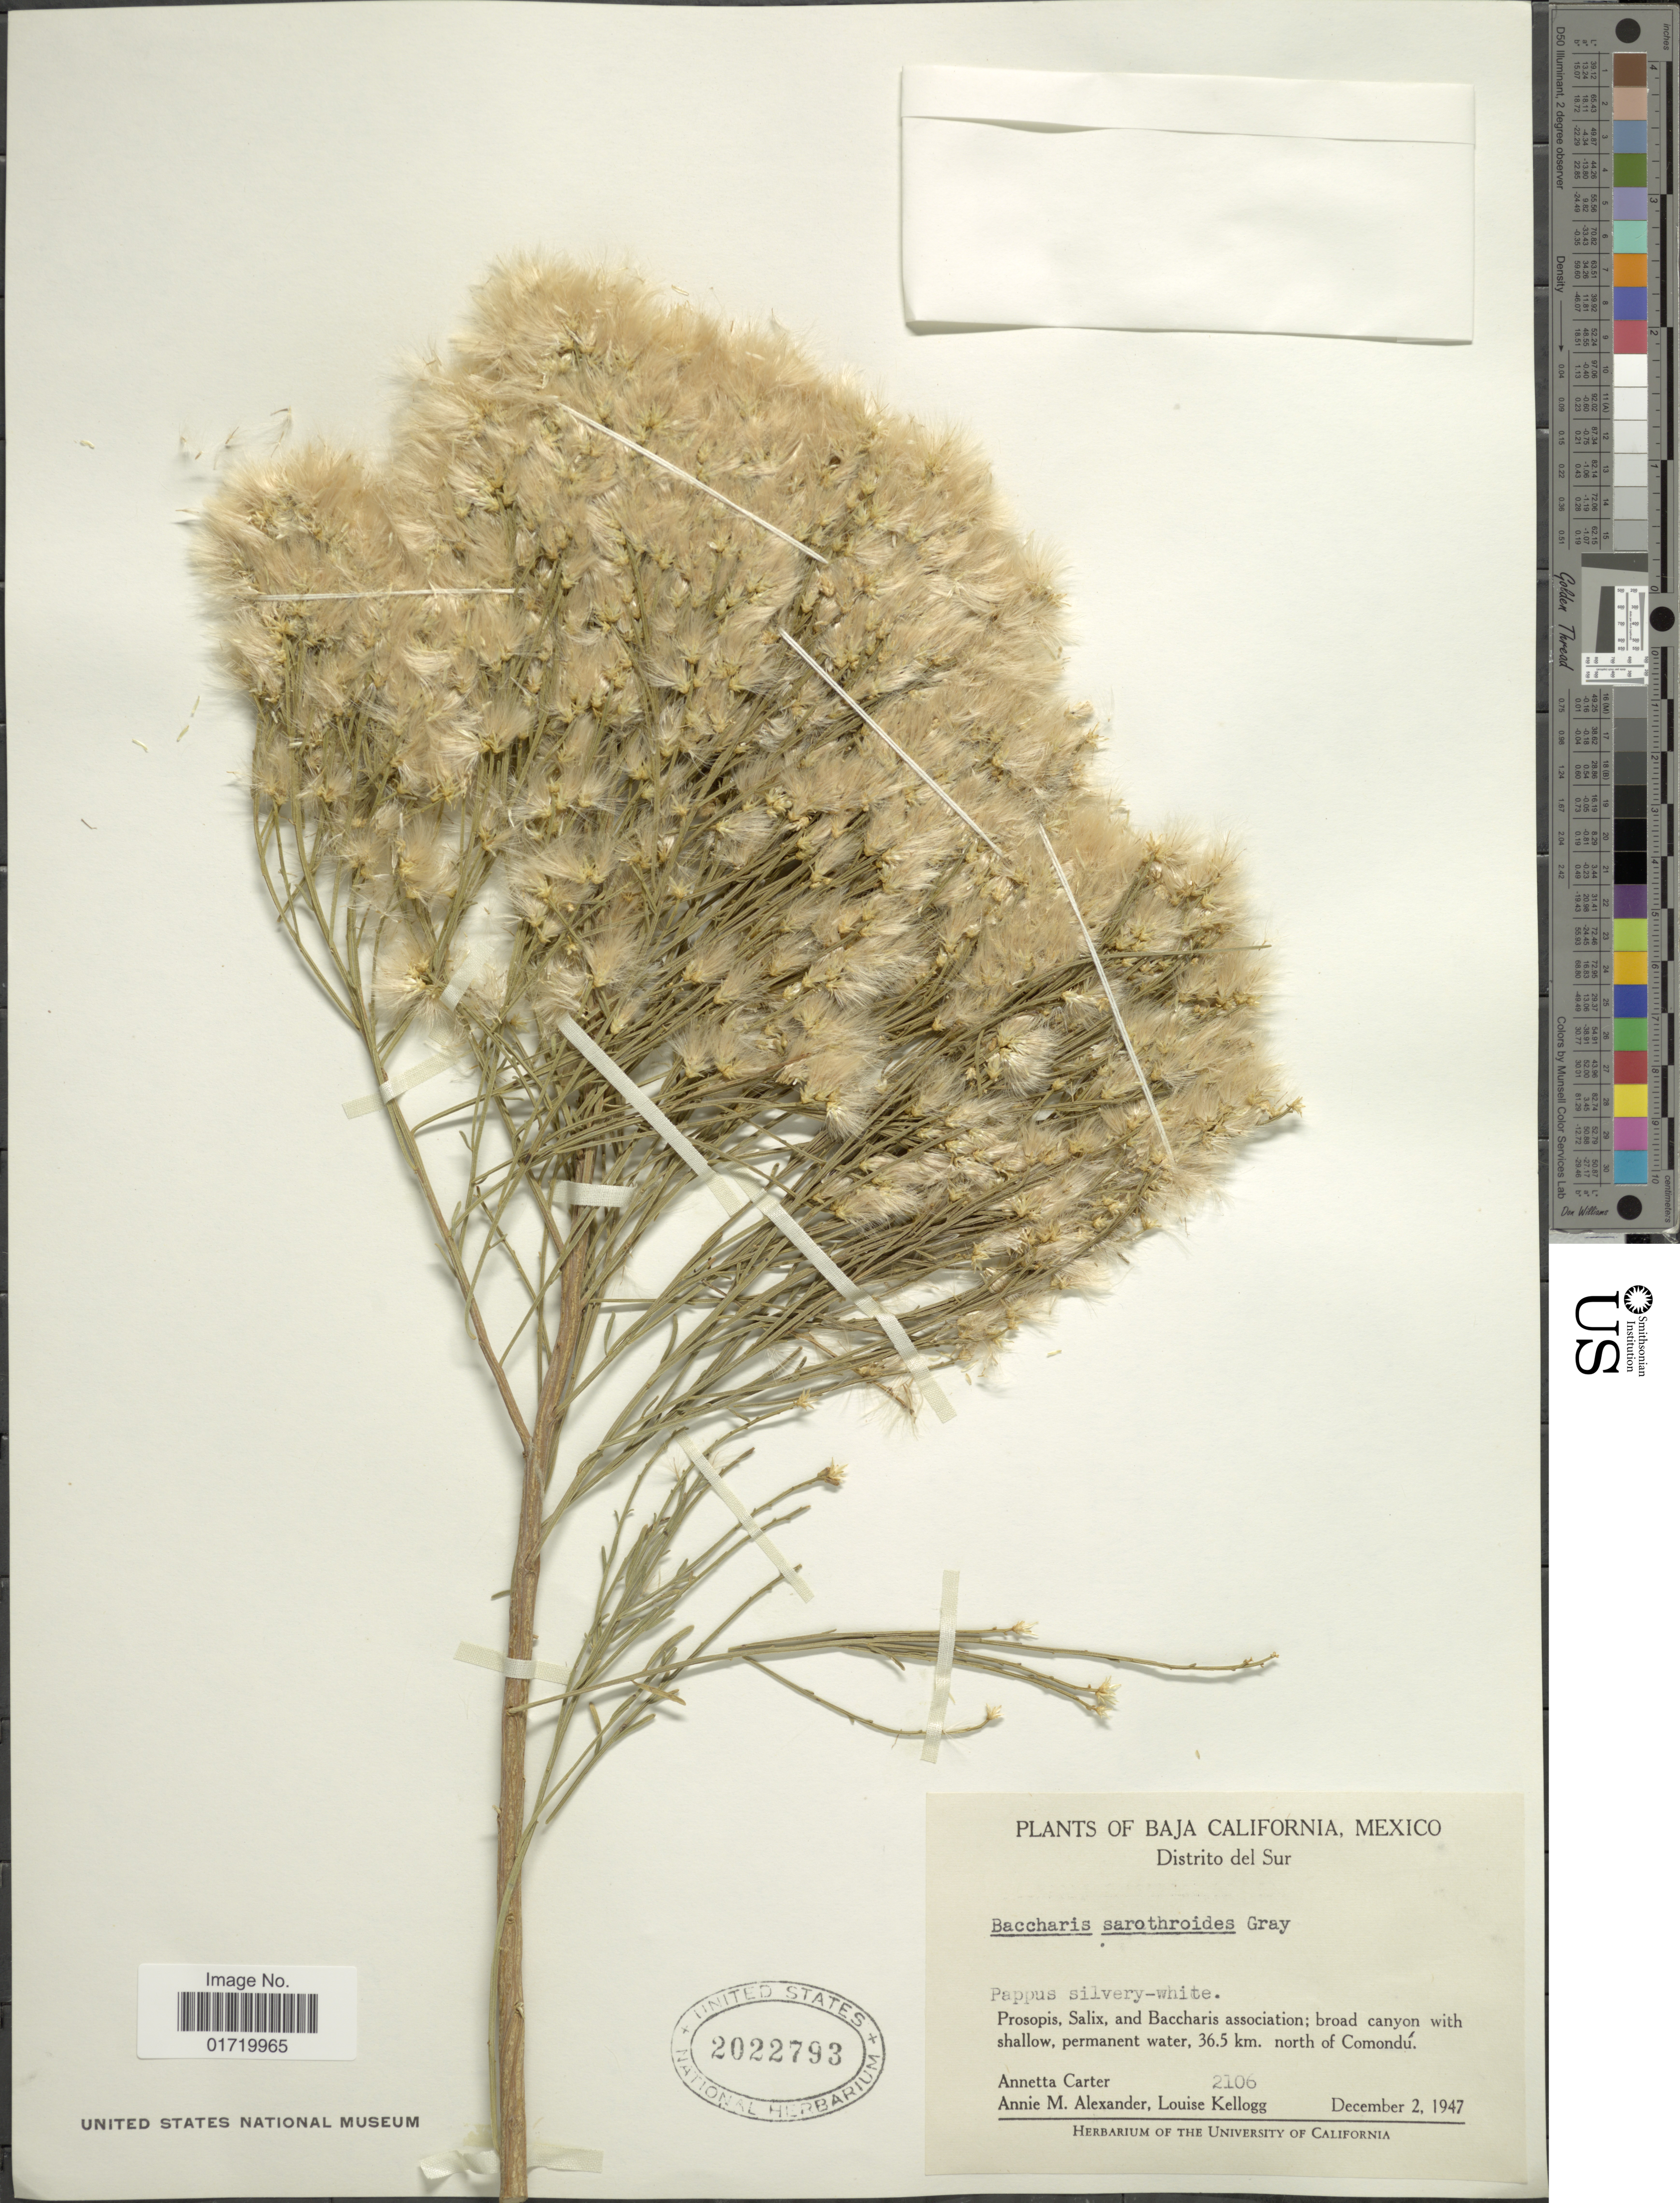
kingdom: Plantae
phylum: Tracheophyta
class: Magnoliopsida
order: Asterales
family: Asteraceae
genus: Baccharis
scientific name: Baccharis sarothroides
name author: A. Gray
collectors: A. M. Carter, A. M. Alexander & L. Kellogg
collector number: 2106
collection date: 1947-12-02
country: Mexico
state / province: Baja California Sur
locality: Distrito del Sur, 36.5 km north of Comondu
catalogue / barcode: US 2022793